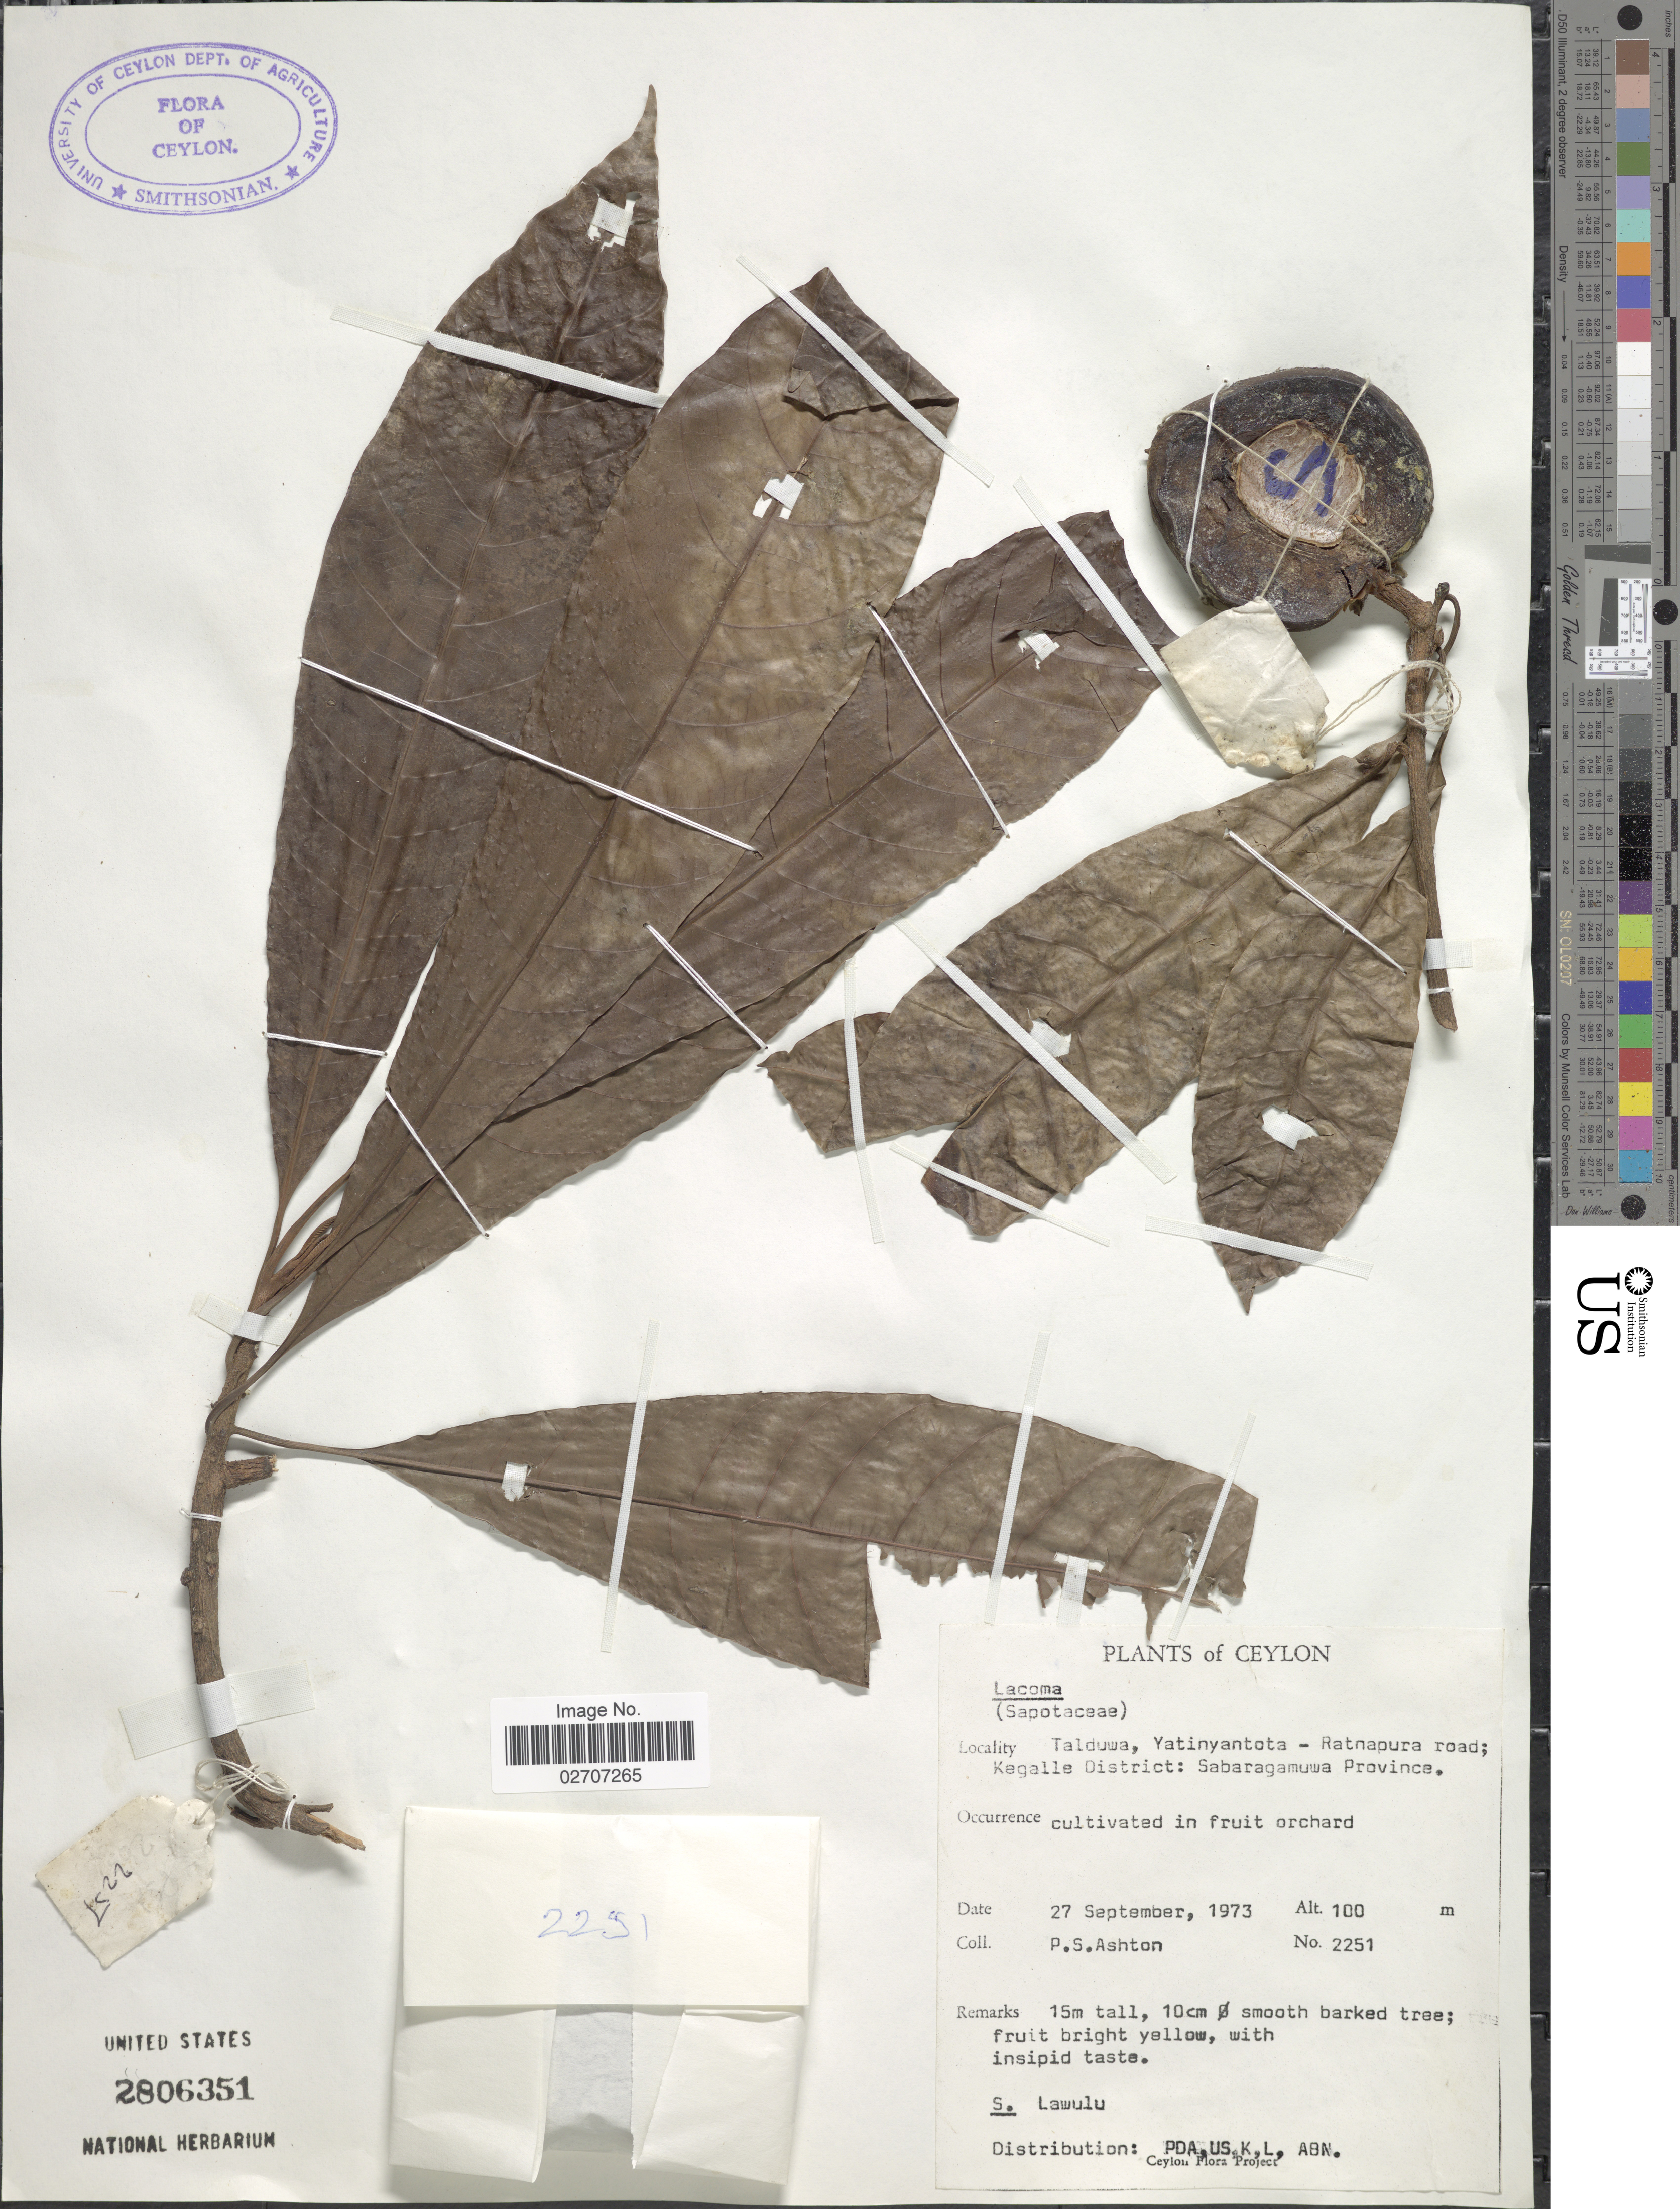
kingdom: Plantae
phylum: Tracheophyta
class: Magnoliopsida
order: Ericales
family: Sapotaceae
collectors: P. S. Ashton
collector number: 2251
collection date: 1973-09-27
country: Sri Lanka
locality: Ceylon, Talduwa, Yatinyantota - Ratnapura road; Kegalle District: Sabaragamuwa Province.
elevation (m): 100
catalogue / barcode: US 2806351